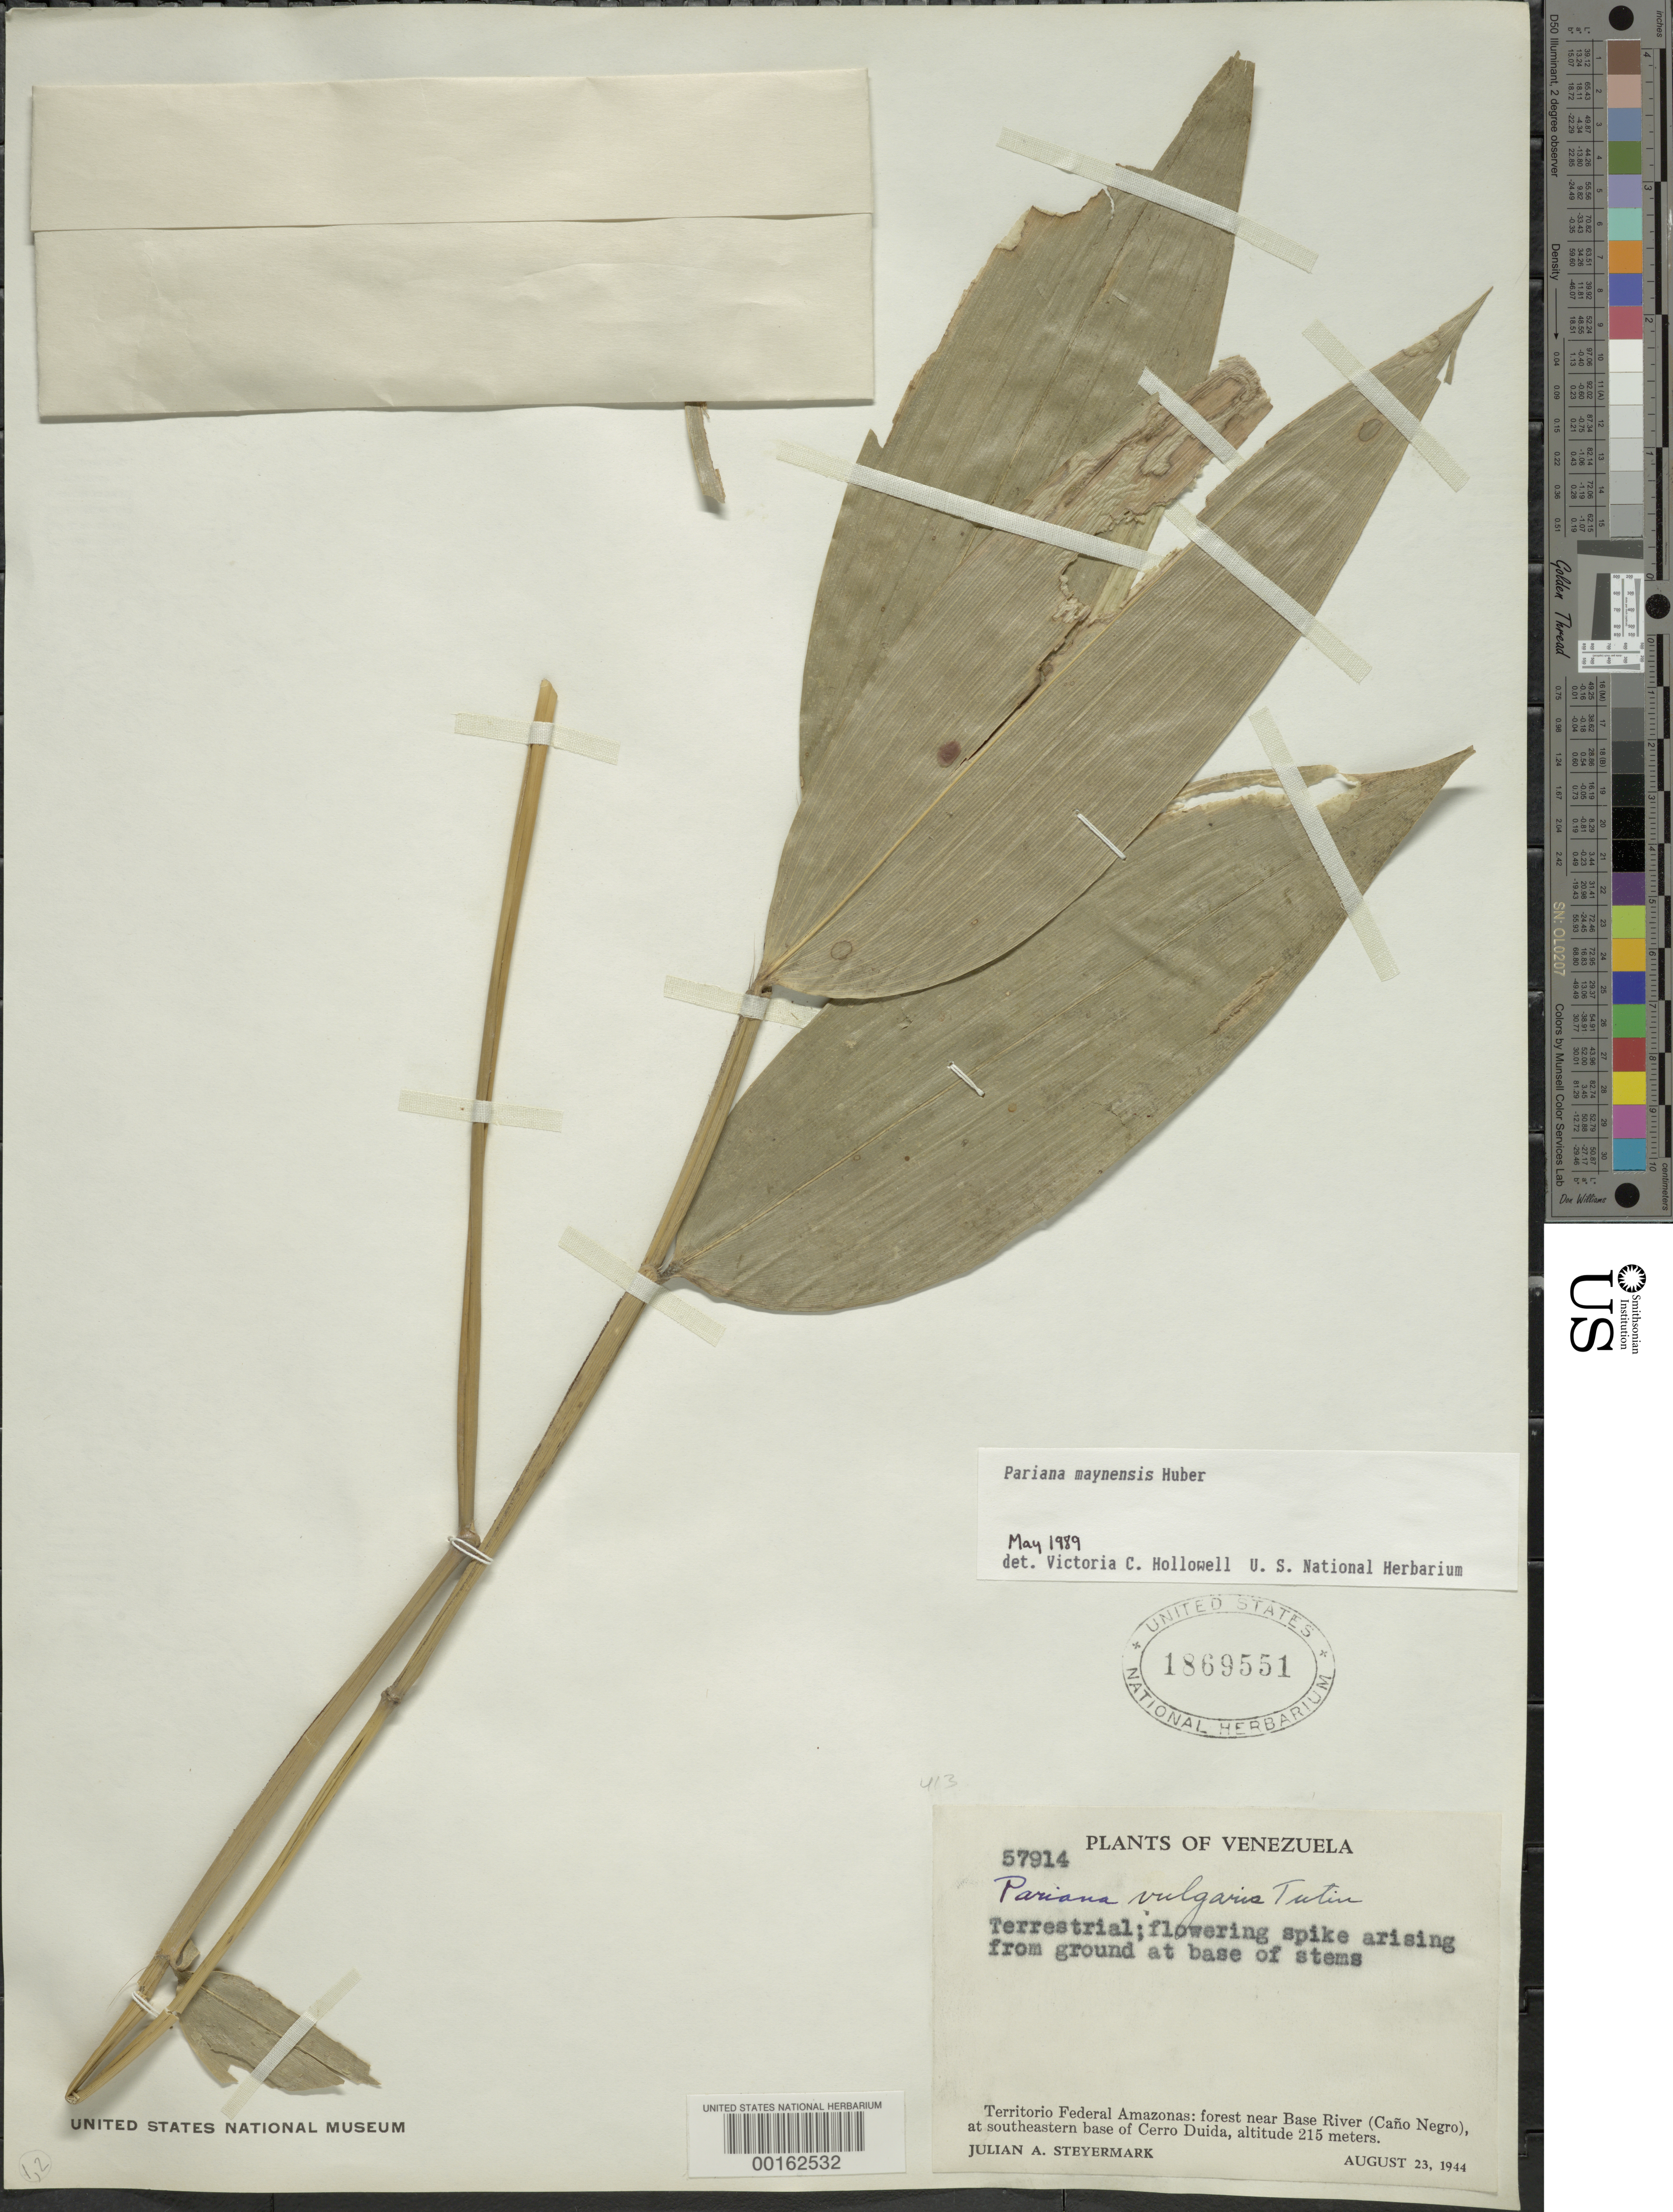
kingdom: Plantae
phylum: Tracheophyta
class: Liliopsida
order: Poales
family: Poaceae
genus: Pariana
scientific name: Pariana maynensis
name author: Huber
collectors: J. Steyermark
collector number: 57914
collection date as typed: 23 Aug 1944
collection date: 1944-08-23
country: Venezuela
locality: Cano Negro, se of base of Cerro Duida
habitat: Terrestrial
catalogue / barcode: US 1869551